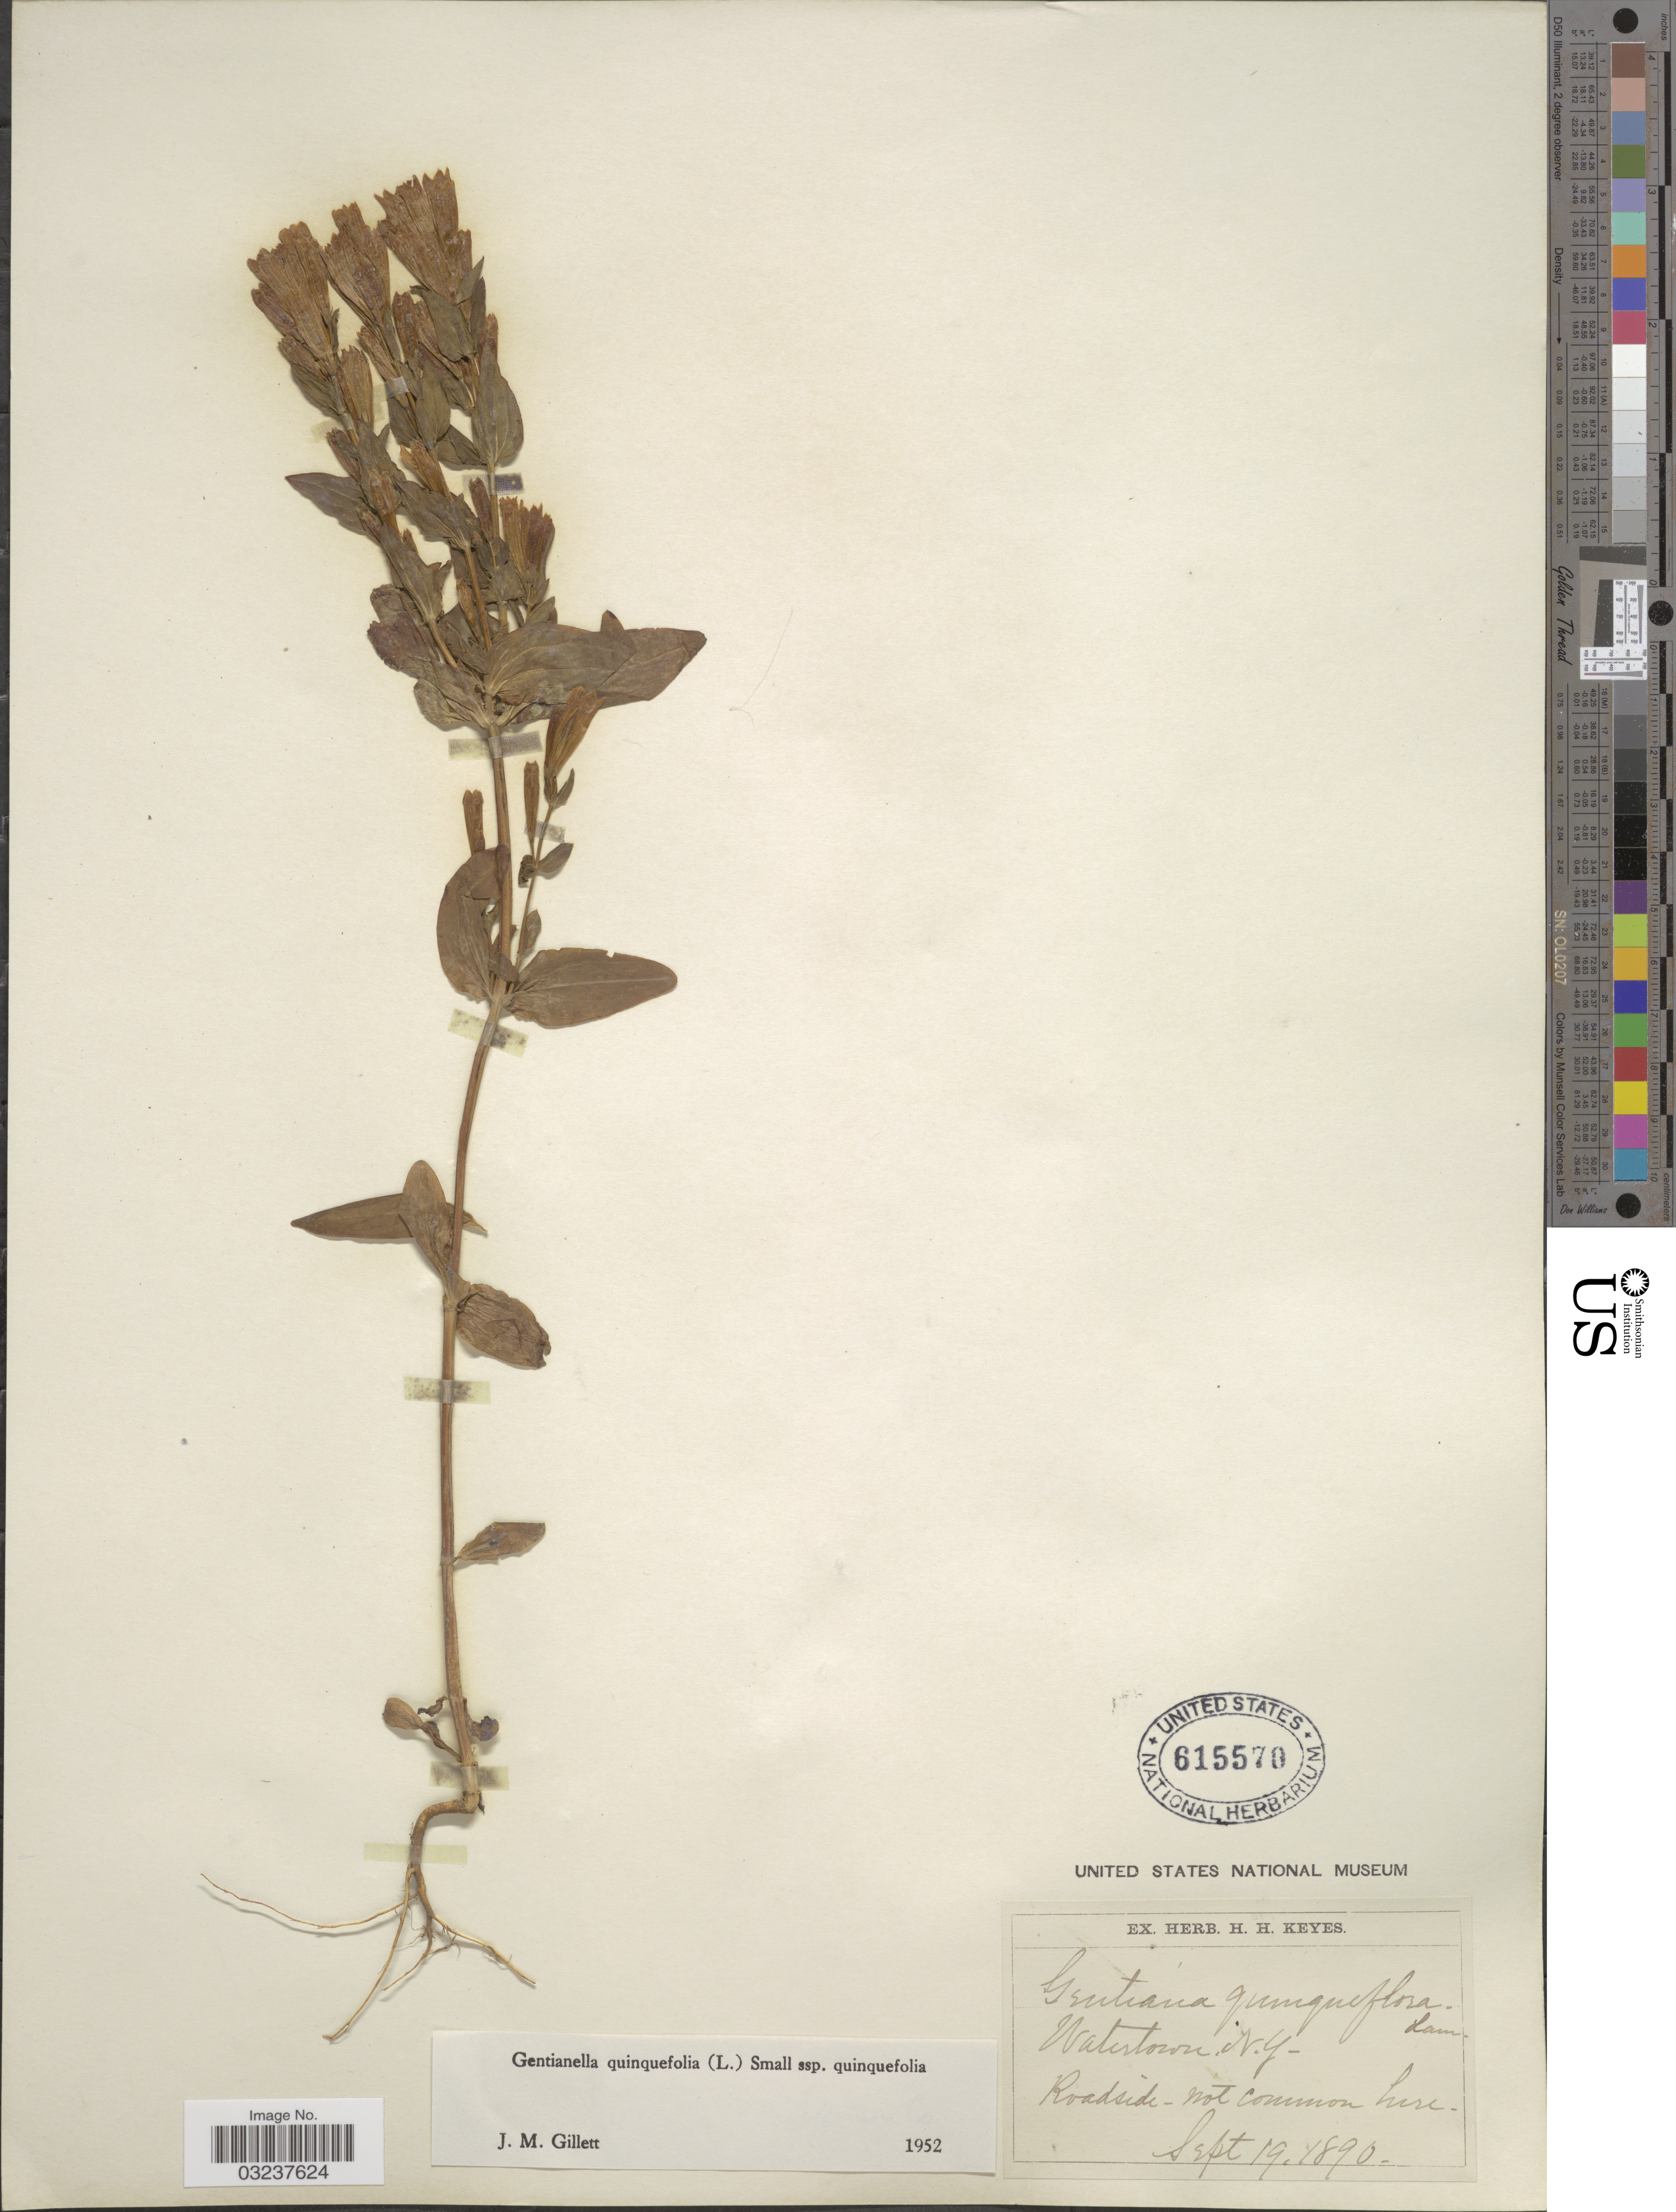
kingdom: Plantae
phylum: Tracheophyta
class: Magnoliopsida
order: Gentianales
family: Gentianaceae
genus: Gentianella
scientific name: Gentianella quinquefolia subsp. quinquefolia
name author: (L.) Small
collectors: Ex herb. H. H. Keyes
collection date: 1890-09-19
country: United States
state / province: New York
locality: Watertown.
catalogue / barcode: US 615570